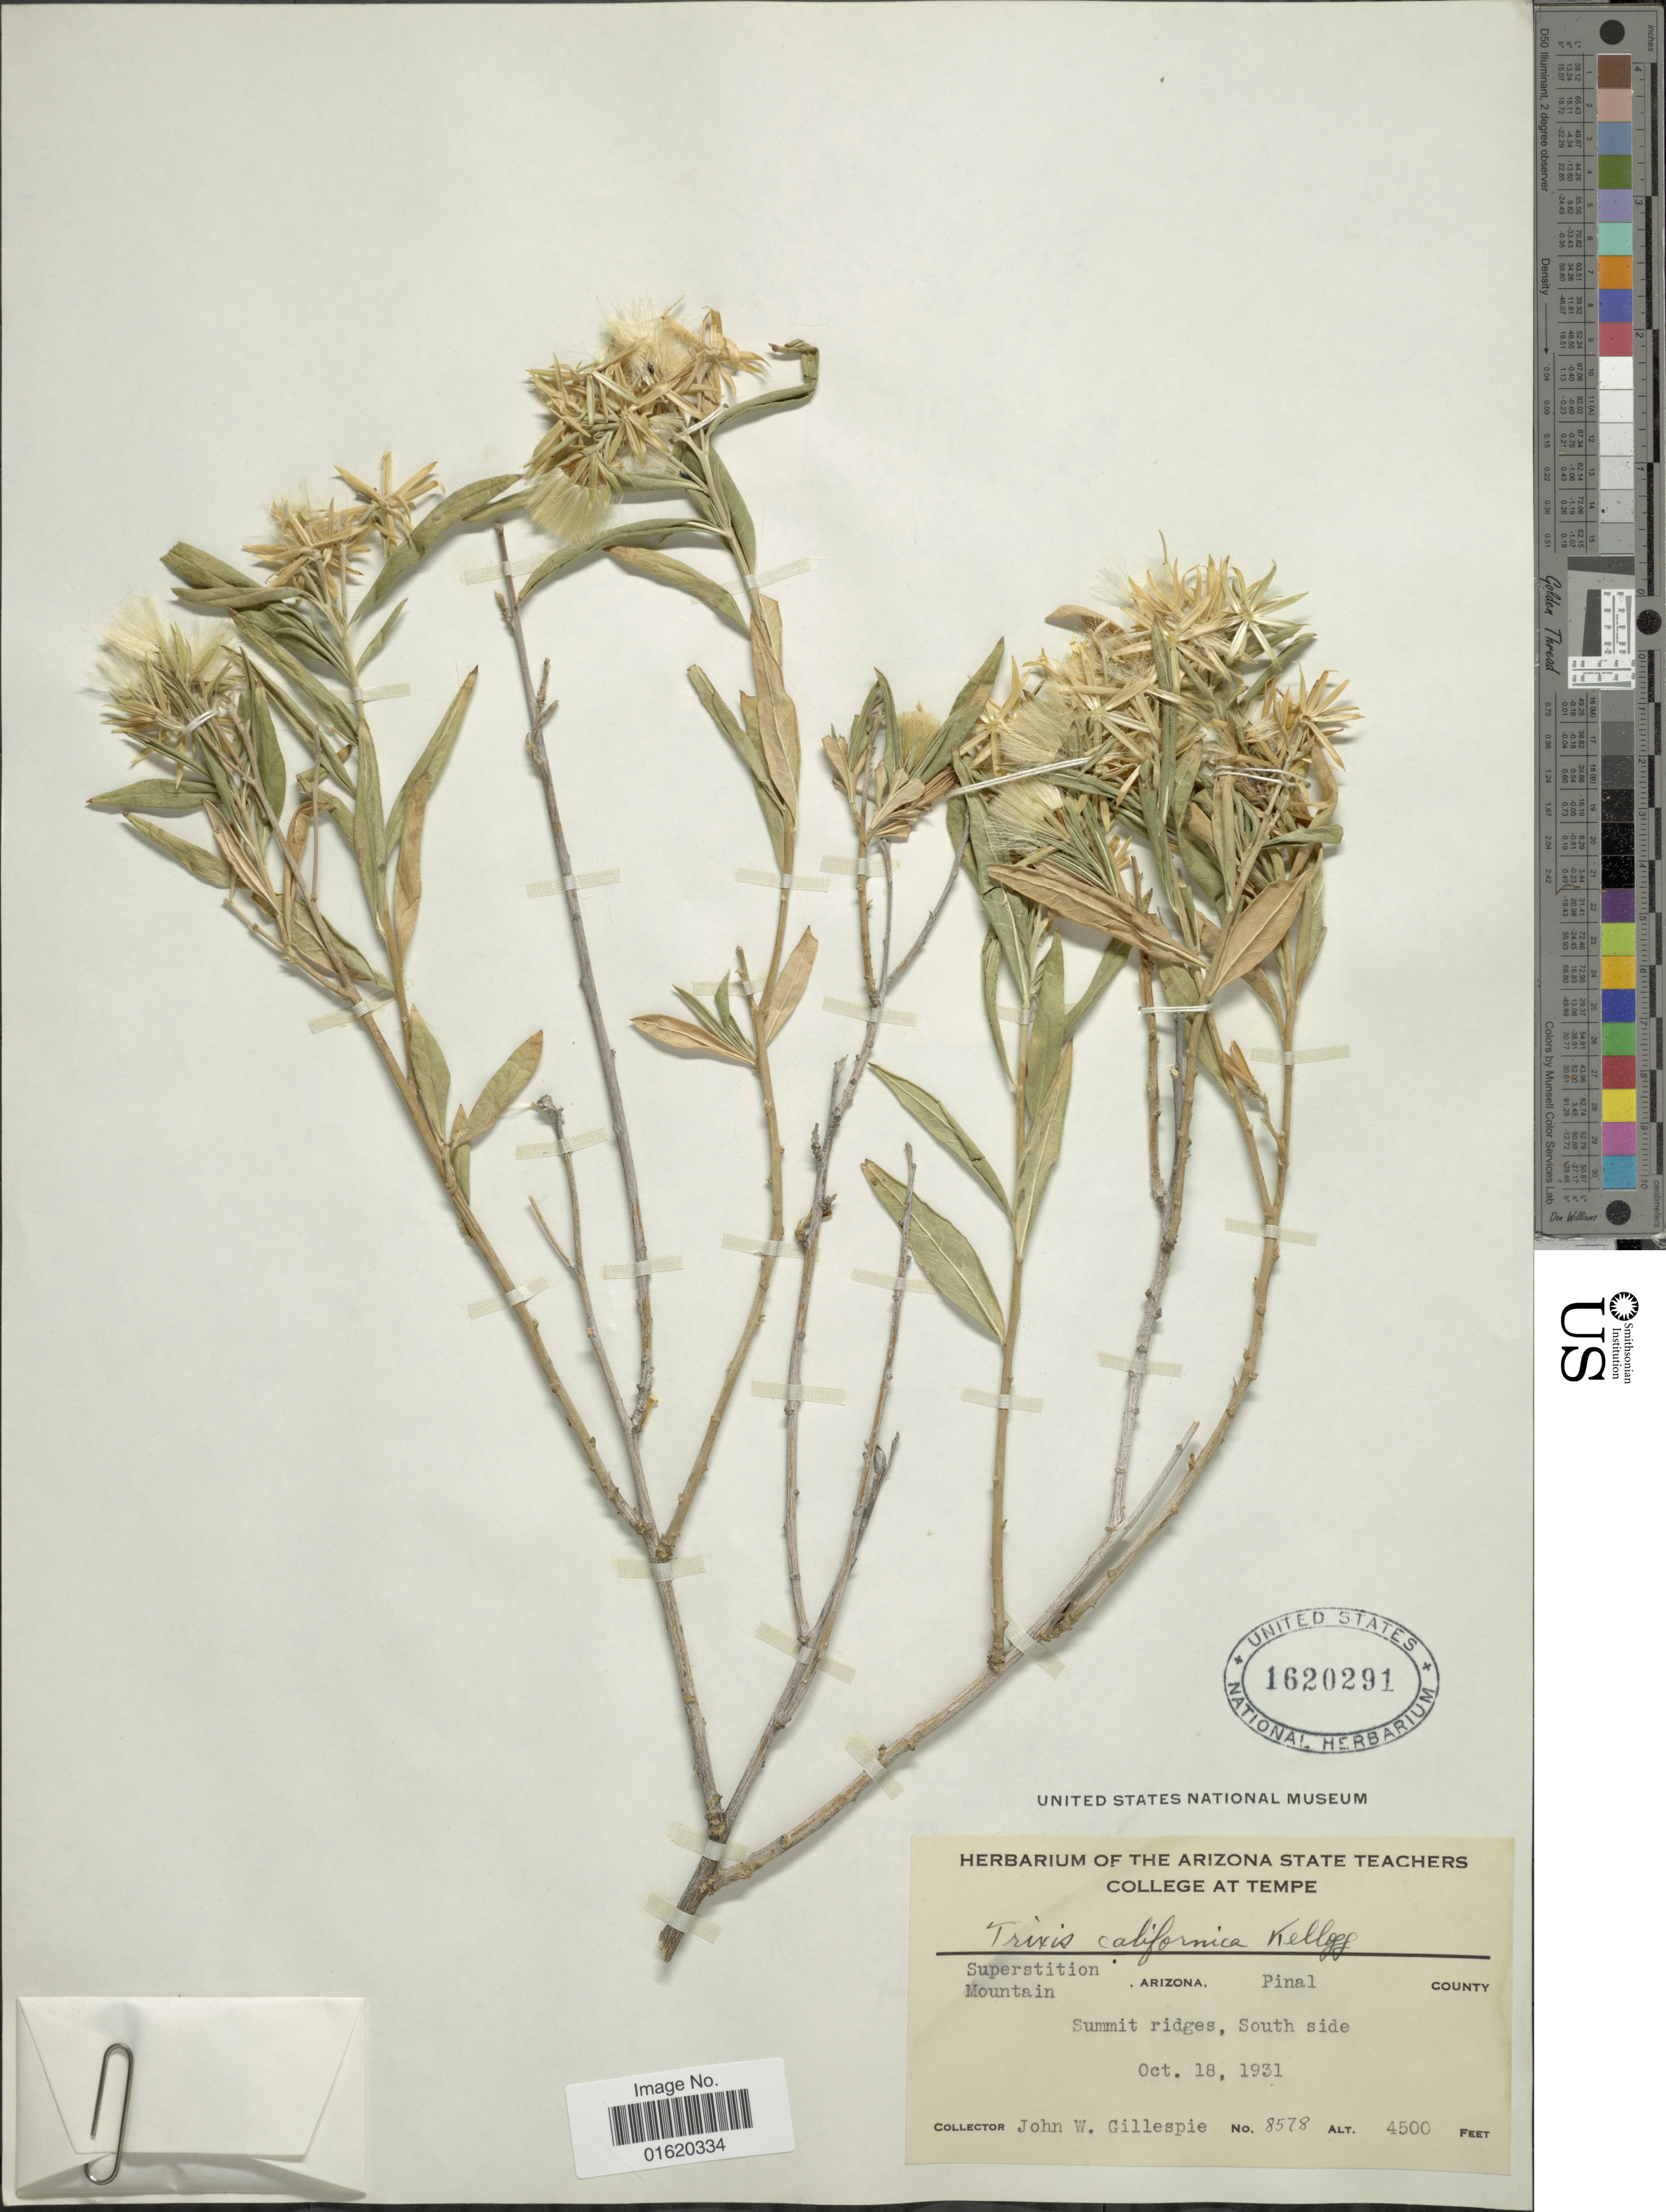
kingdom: Plantae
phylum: Tracheophyta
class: Magnoliopsida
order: Asterales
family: Asteraceae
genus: Trixis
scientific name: Trixis californica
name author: Kellogg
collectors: J. W. Gillespie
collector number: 8578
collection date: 1931-10-18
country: United States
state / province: Arizona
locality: Supersitition Mountain, Pinal county, summit ridges, South side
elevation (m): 1372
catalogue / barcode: US 1620291